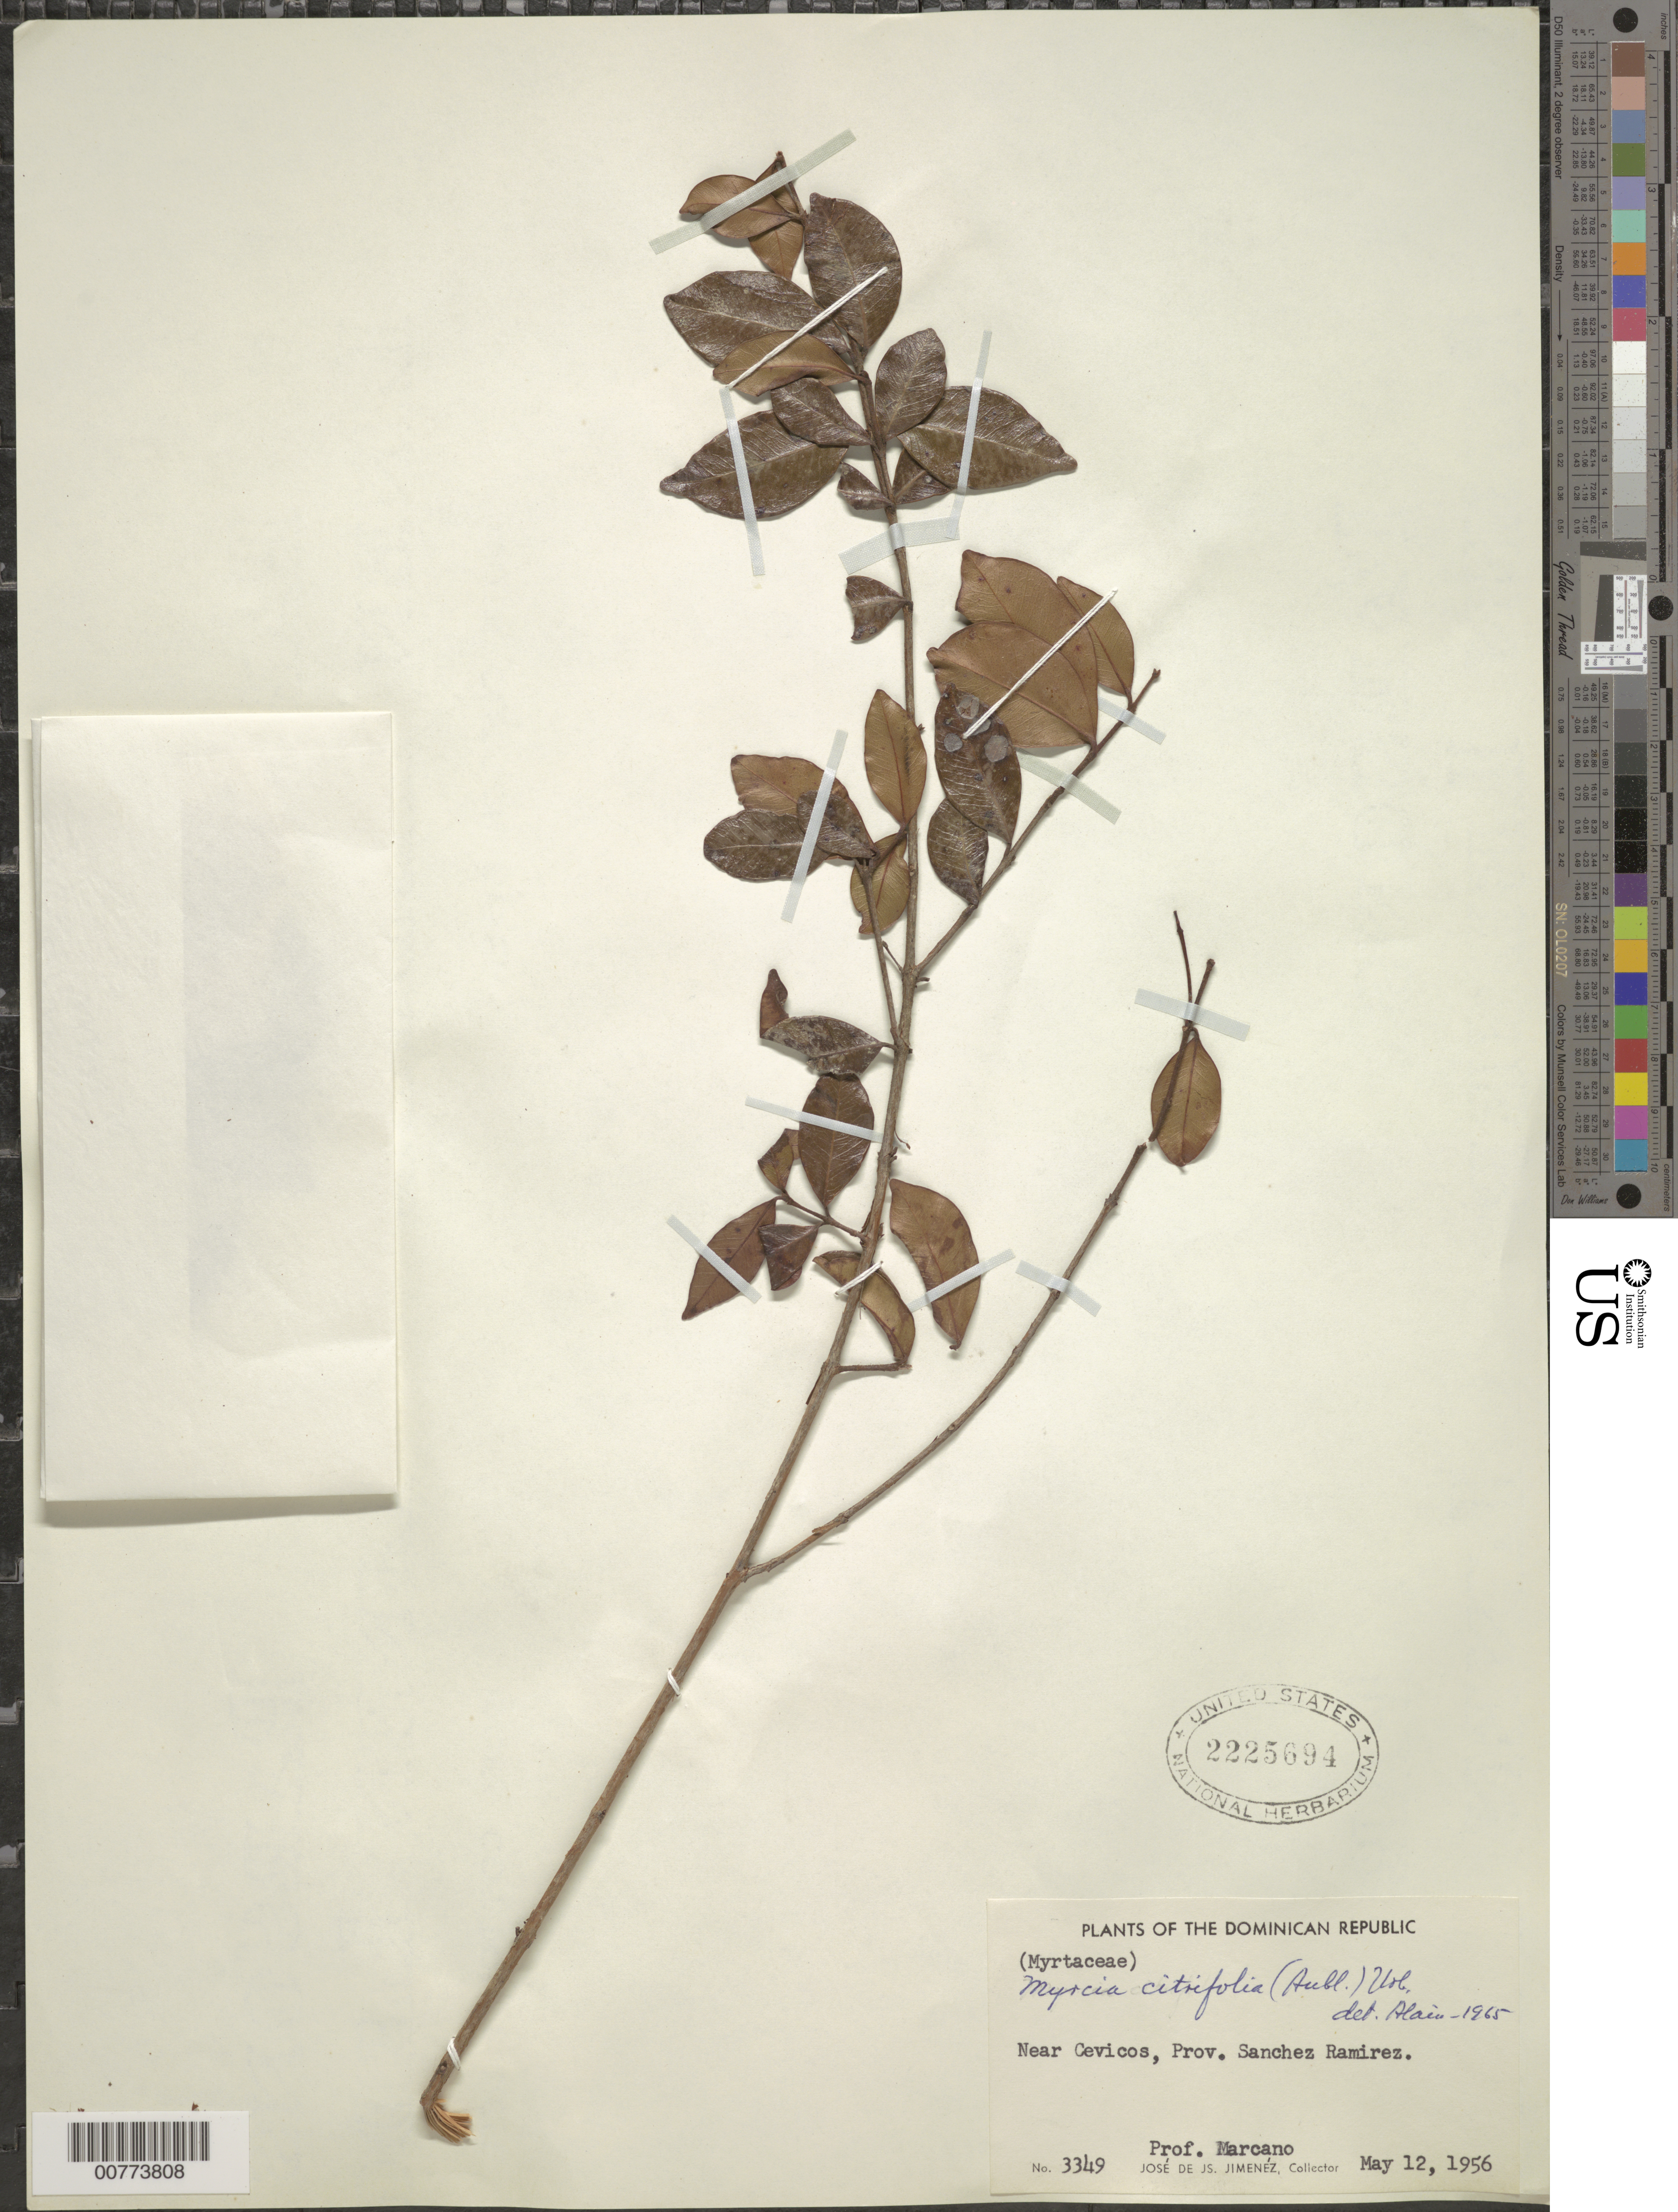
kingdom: Plantae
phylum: Tracheophyta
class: Magnoliopsida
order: Myrtales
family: Myrtaceae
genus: Myrcia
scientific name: Myrcia citrifolia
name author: (Aubl.) Urb.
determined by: Liogier, Alain H.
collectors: E. J. Marcano F.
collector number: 3349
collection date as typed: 12 May 1956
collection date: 1956-05-12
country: Dominican Republic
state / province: Sanchez Ramirez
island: Hispaniola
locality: Near Cevicos.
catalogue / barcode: US 2225694